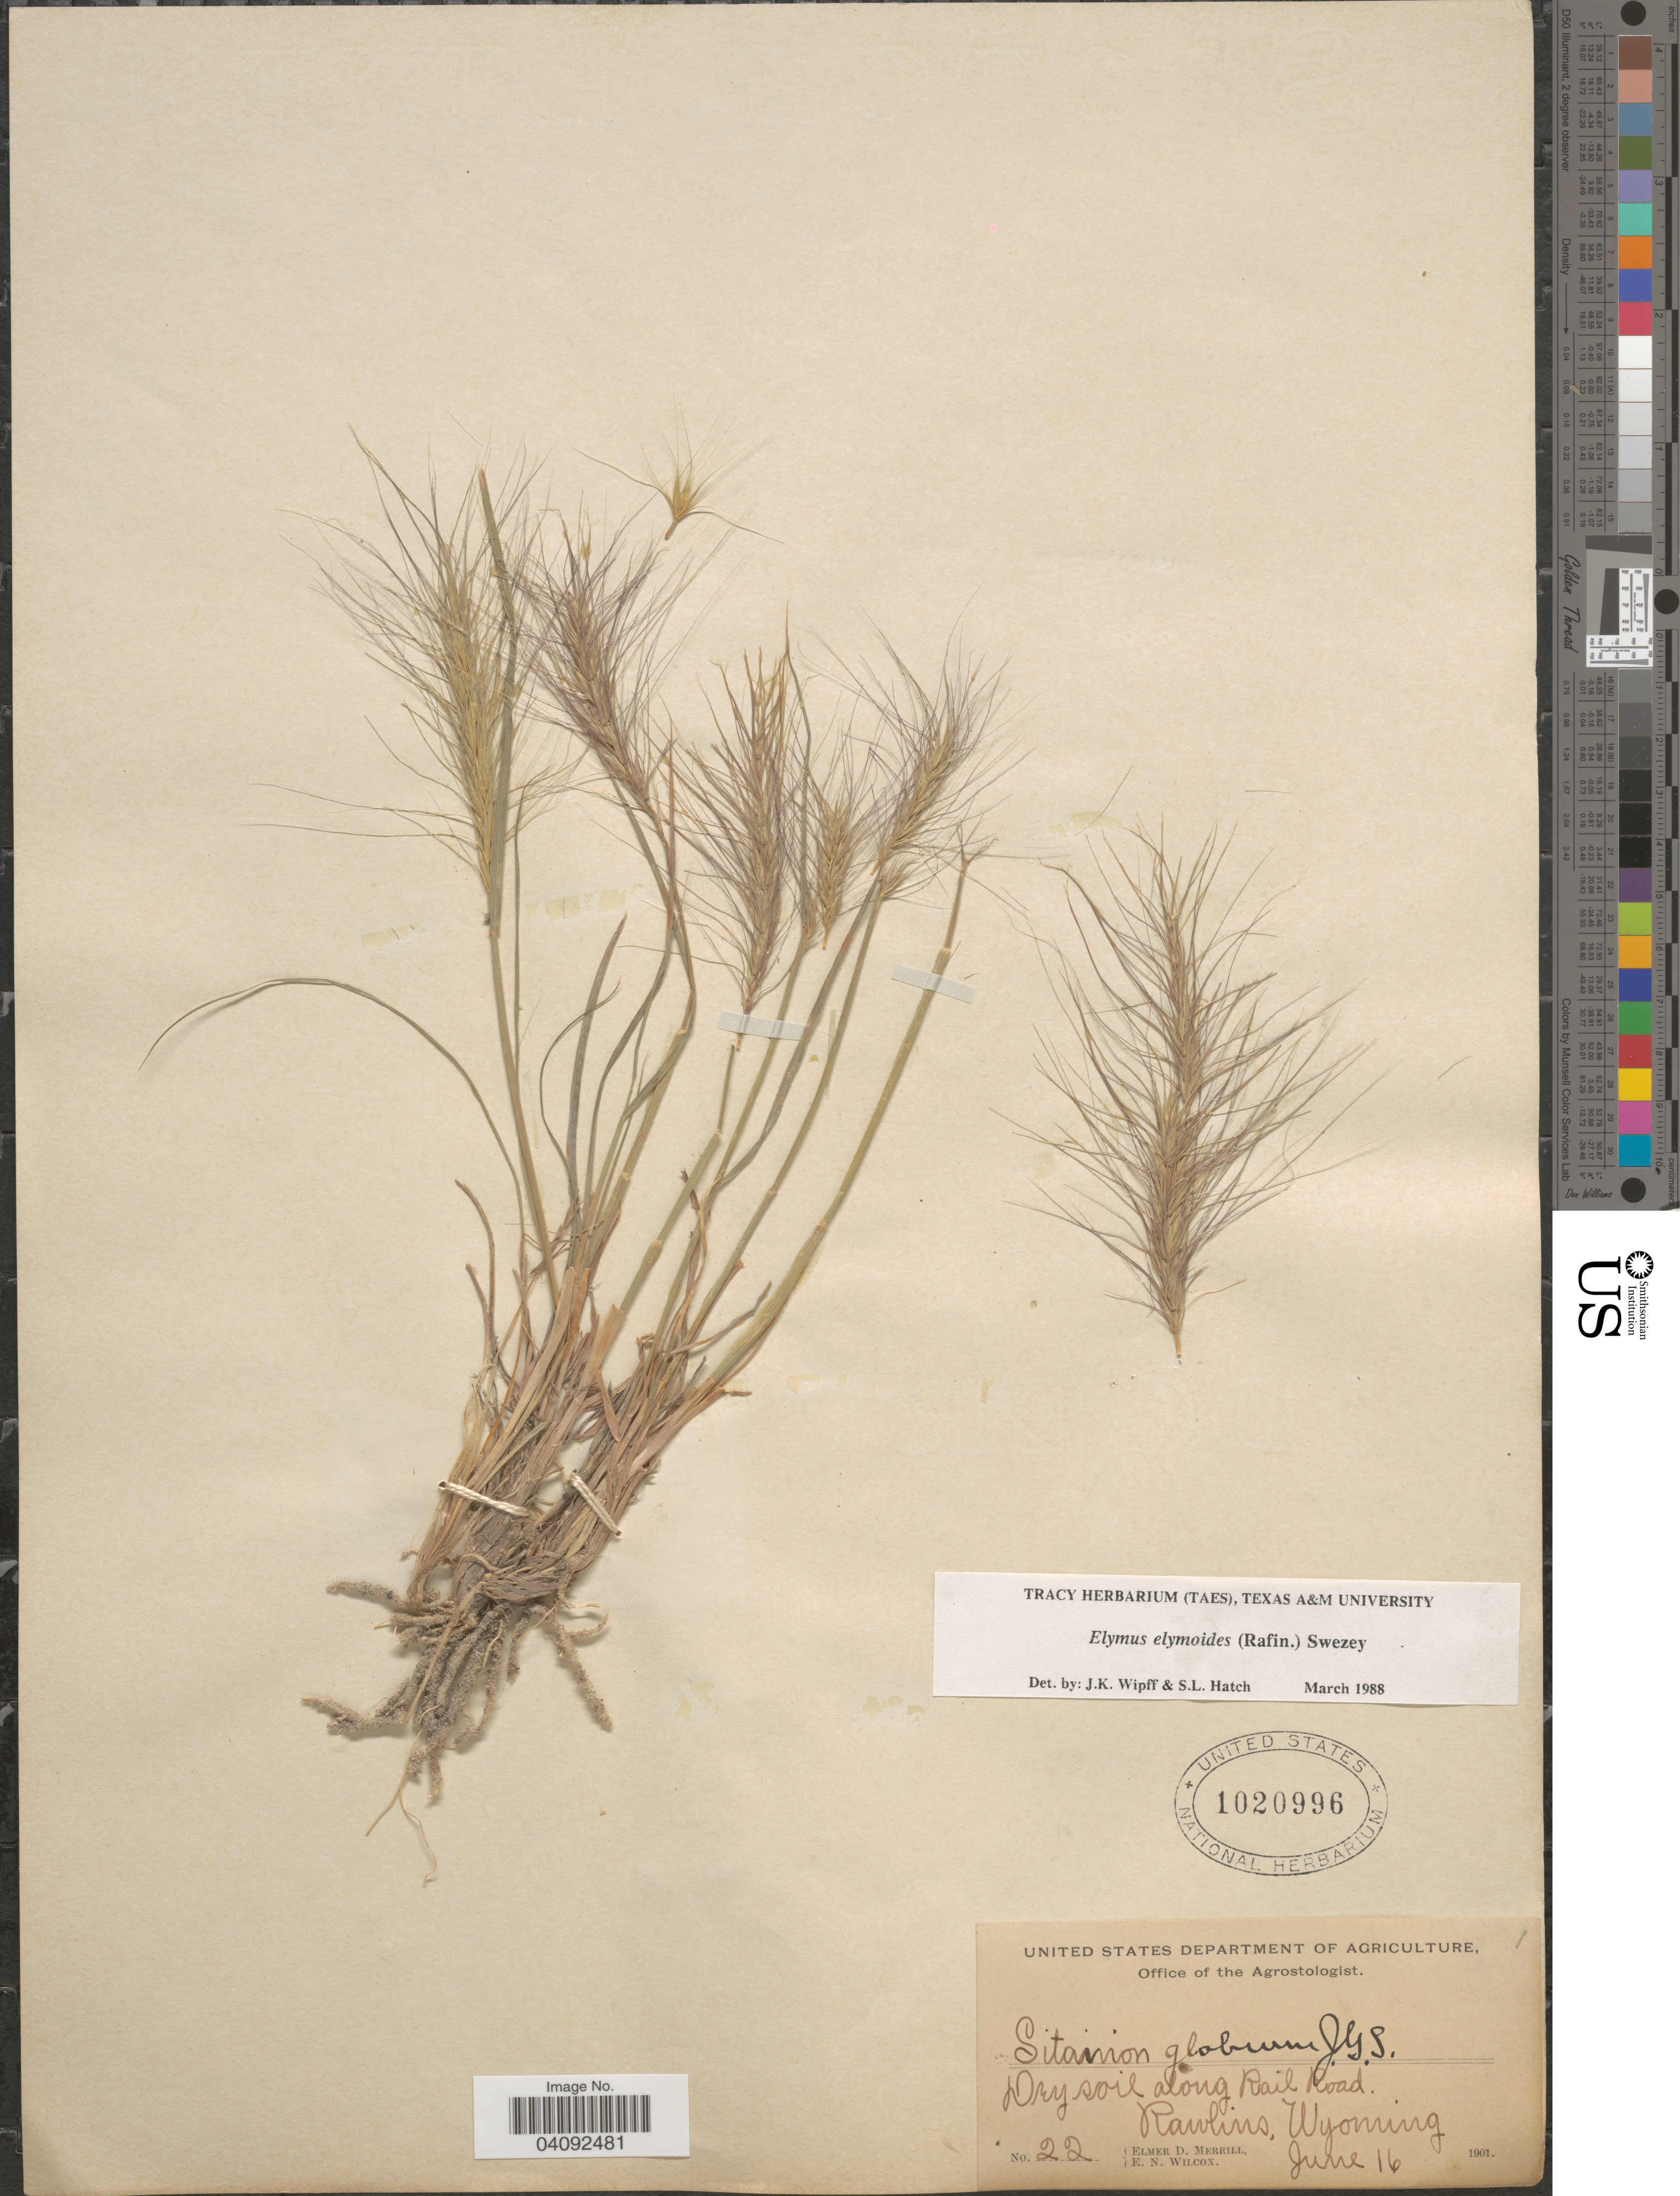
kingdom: Plantae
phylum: Tracheophyta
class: Liliopsida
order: Poales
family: Poaceae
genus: Elymus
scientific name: Elymus elymoides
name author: (Raf.) Swezey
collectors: E. D. Merrill & E. Wilcox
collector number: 22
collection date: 1901-06-16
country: United States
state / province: Wyoming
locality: Dry soil along Rail Road. Rawlins.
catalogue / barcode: US 1020996